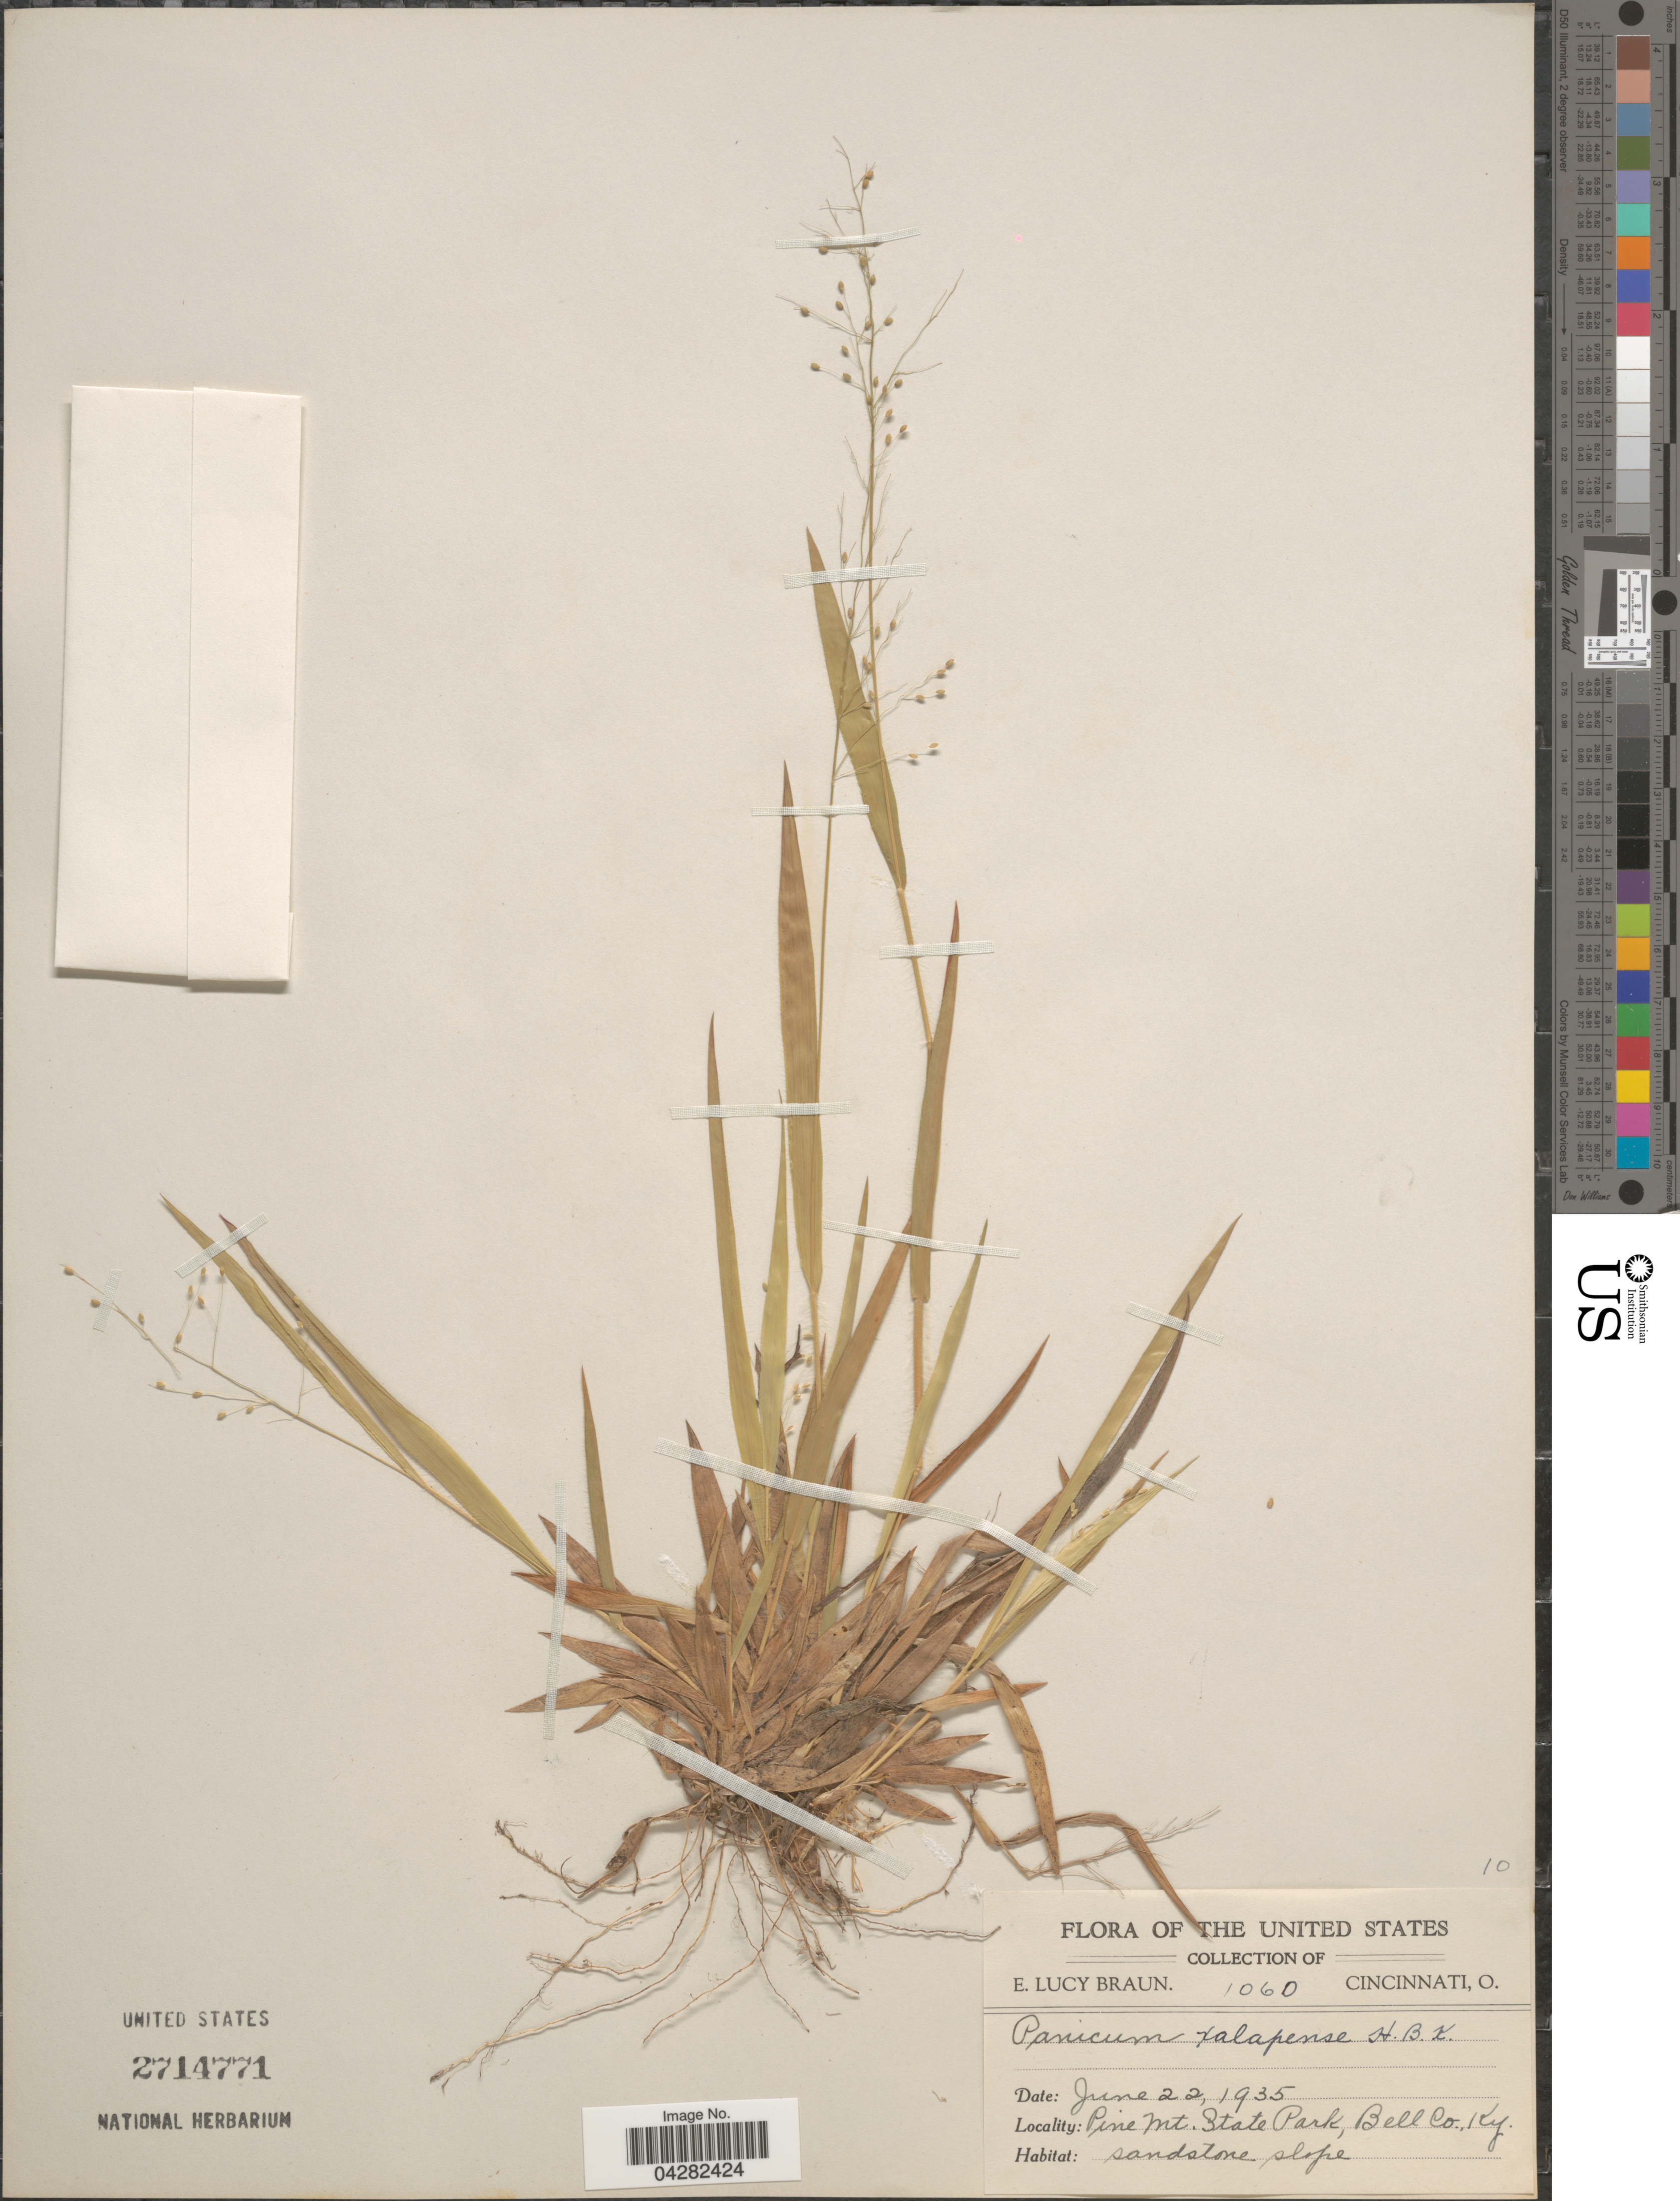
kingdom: Plantae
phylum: Tracheophyta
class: Liliopsida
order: Poales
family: Poaceae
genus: Dichanthelium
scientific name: Dichanthelium laxiflorum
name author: (Lam.) Gould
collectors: E. L. Braun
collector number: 1060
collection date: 1935-06-22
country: United States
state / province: Kentucky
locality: Pine Mt. State Park, Bell Co.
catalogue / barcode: US 2714771